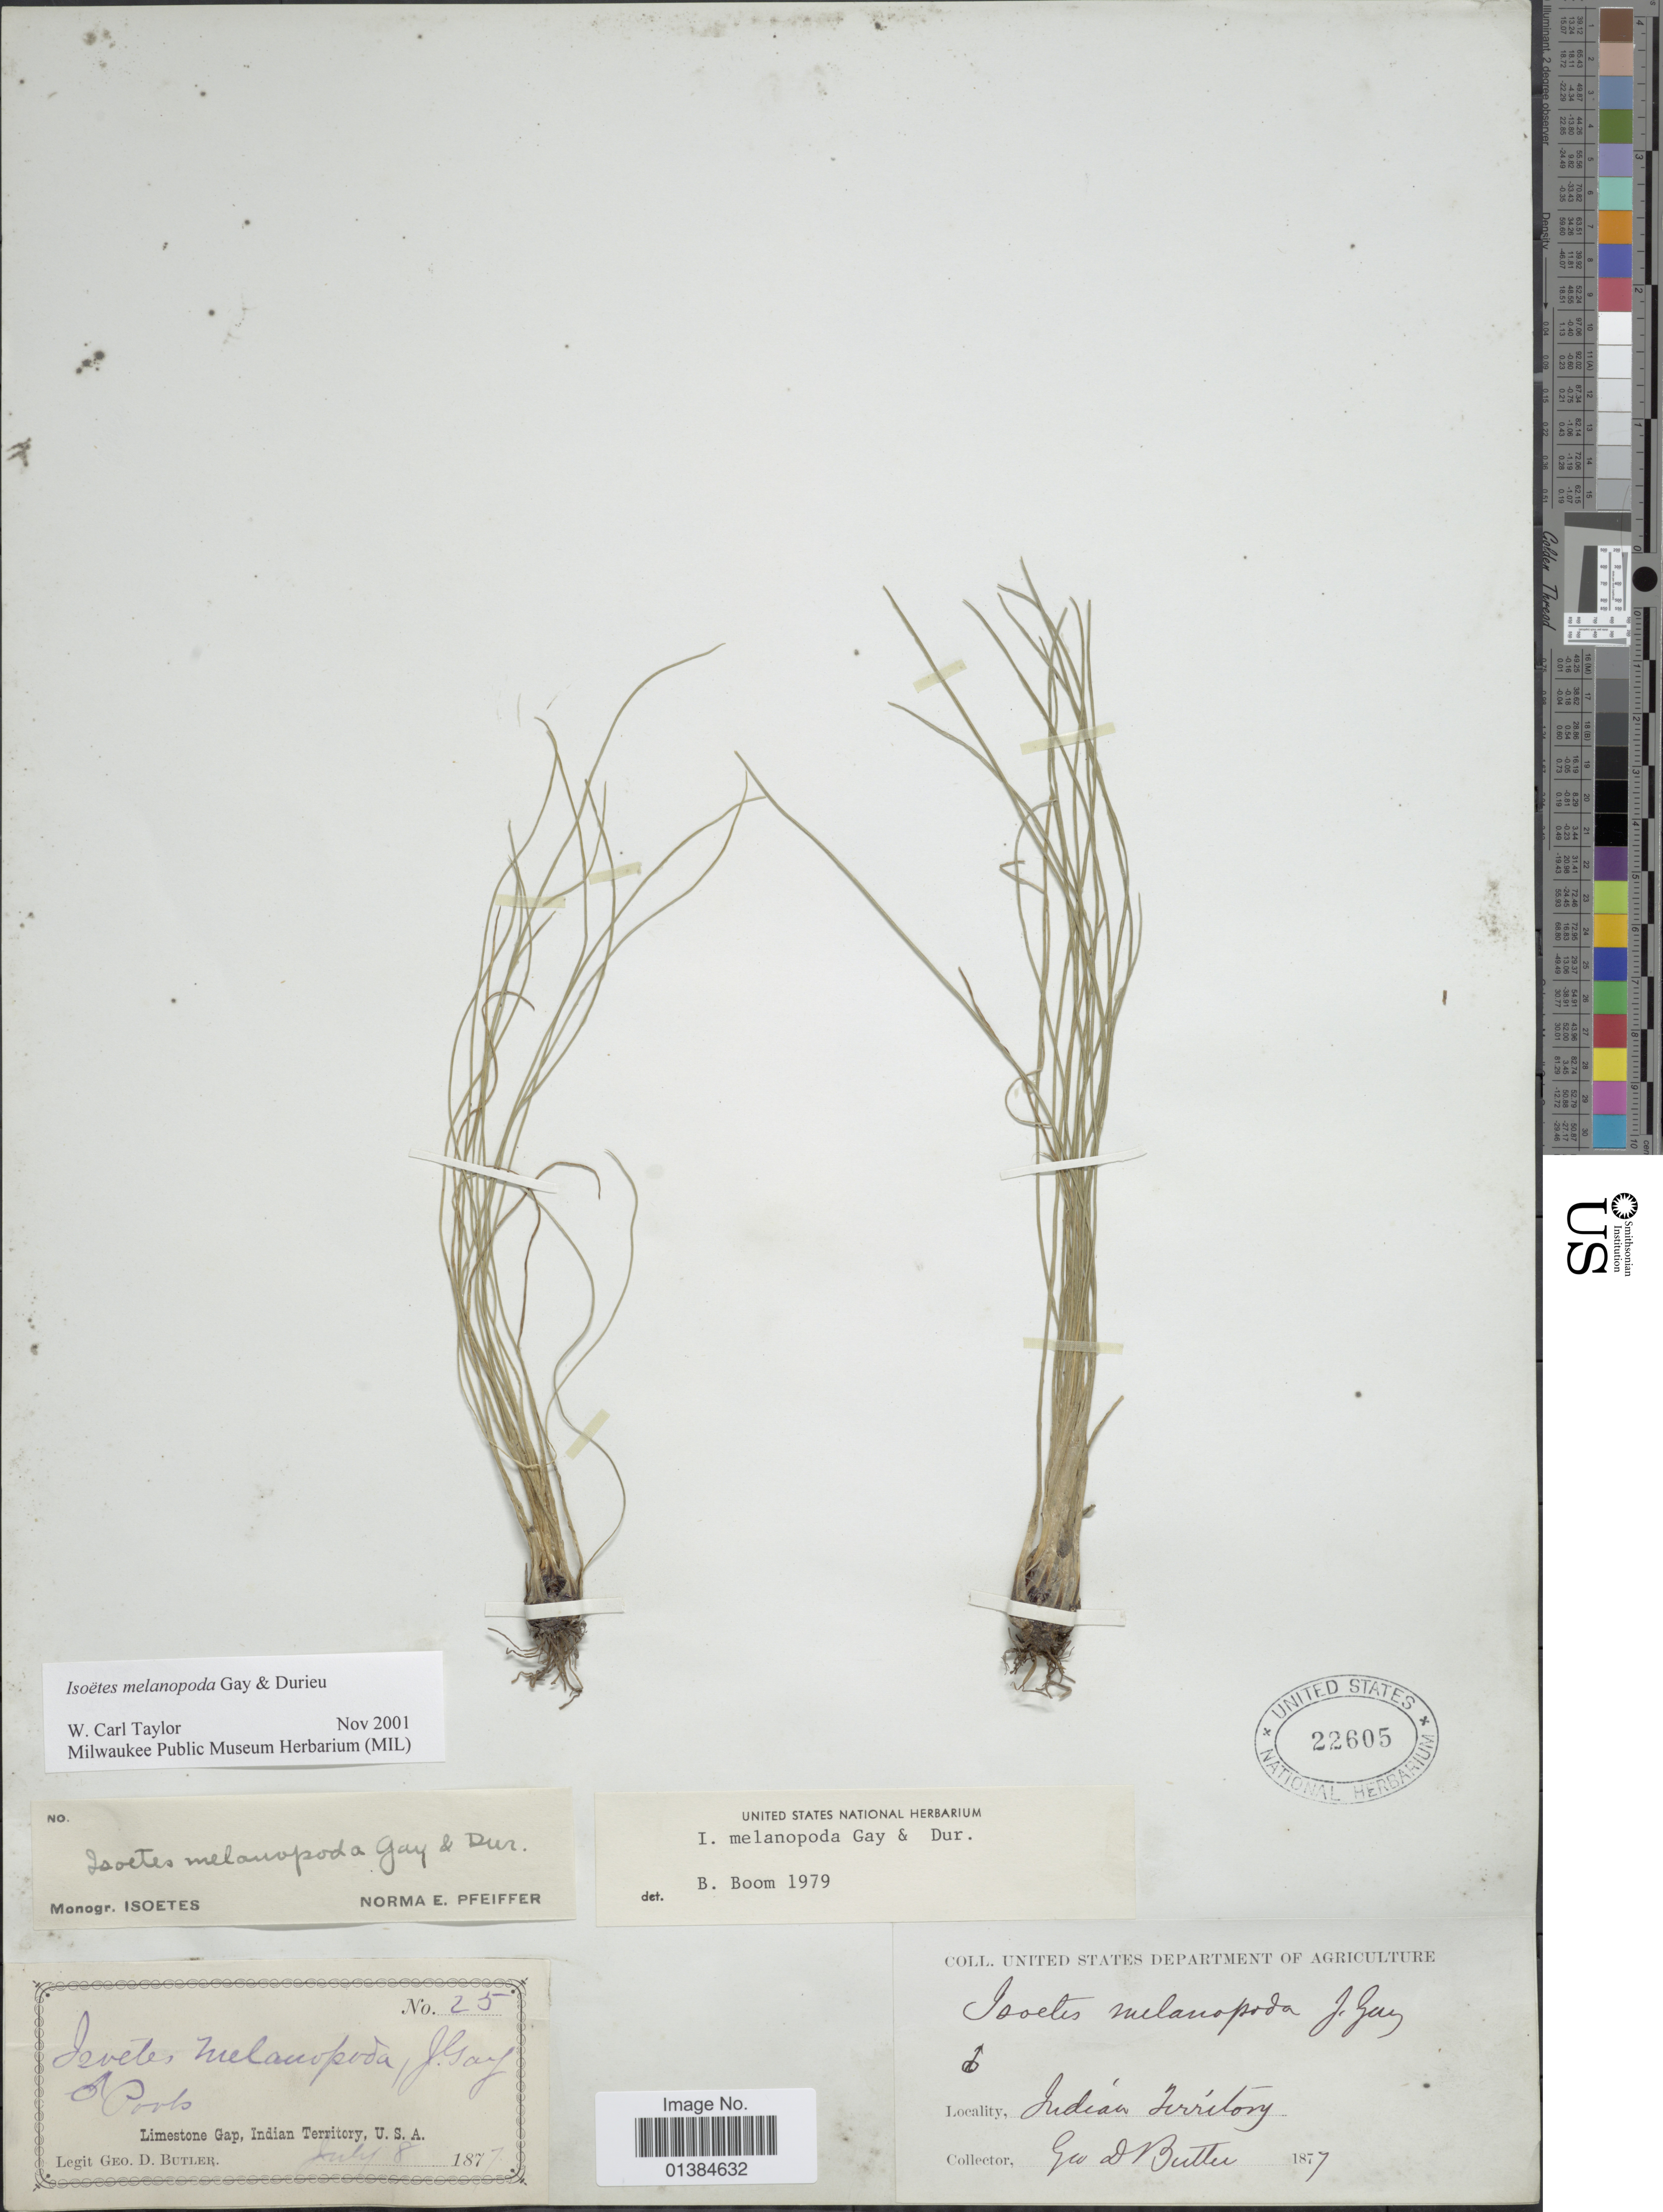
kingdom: Plantae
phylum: Tracheophyta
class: Lycopodiopsida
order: Isoetales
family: Isoetaceae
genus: Isoetes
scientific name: Isoetes melanopoda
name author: J. Gay & Durieu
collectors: G. D. Butler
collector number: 25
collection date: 1877-07-07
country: United States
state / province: Oklahoma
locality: Limestone Gap, Indian Territory.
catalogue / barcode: US 22605